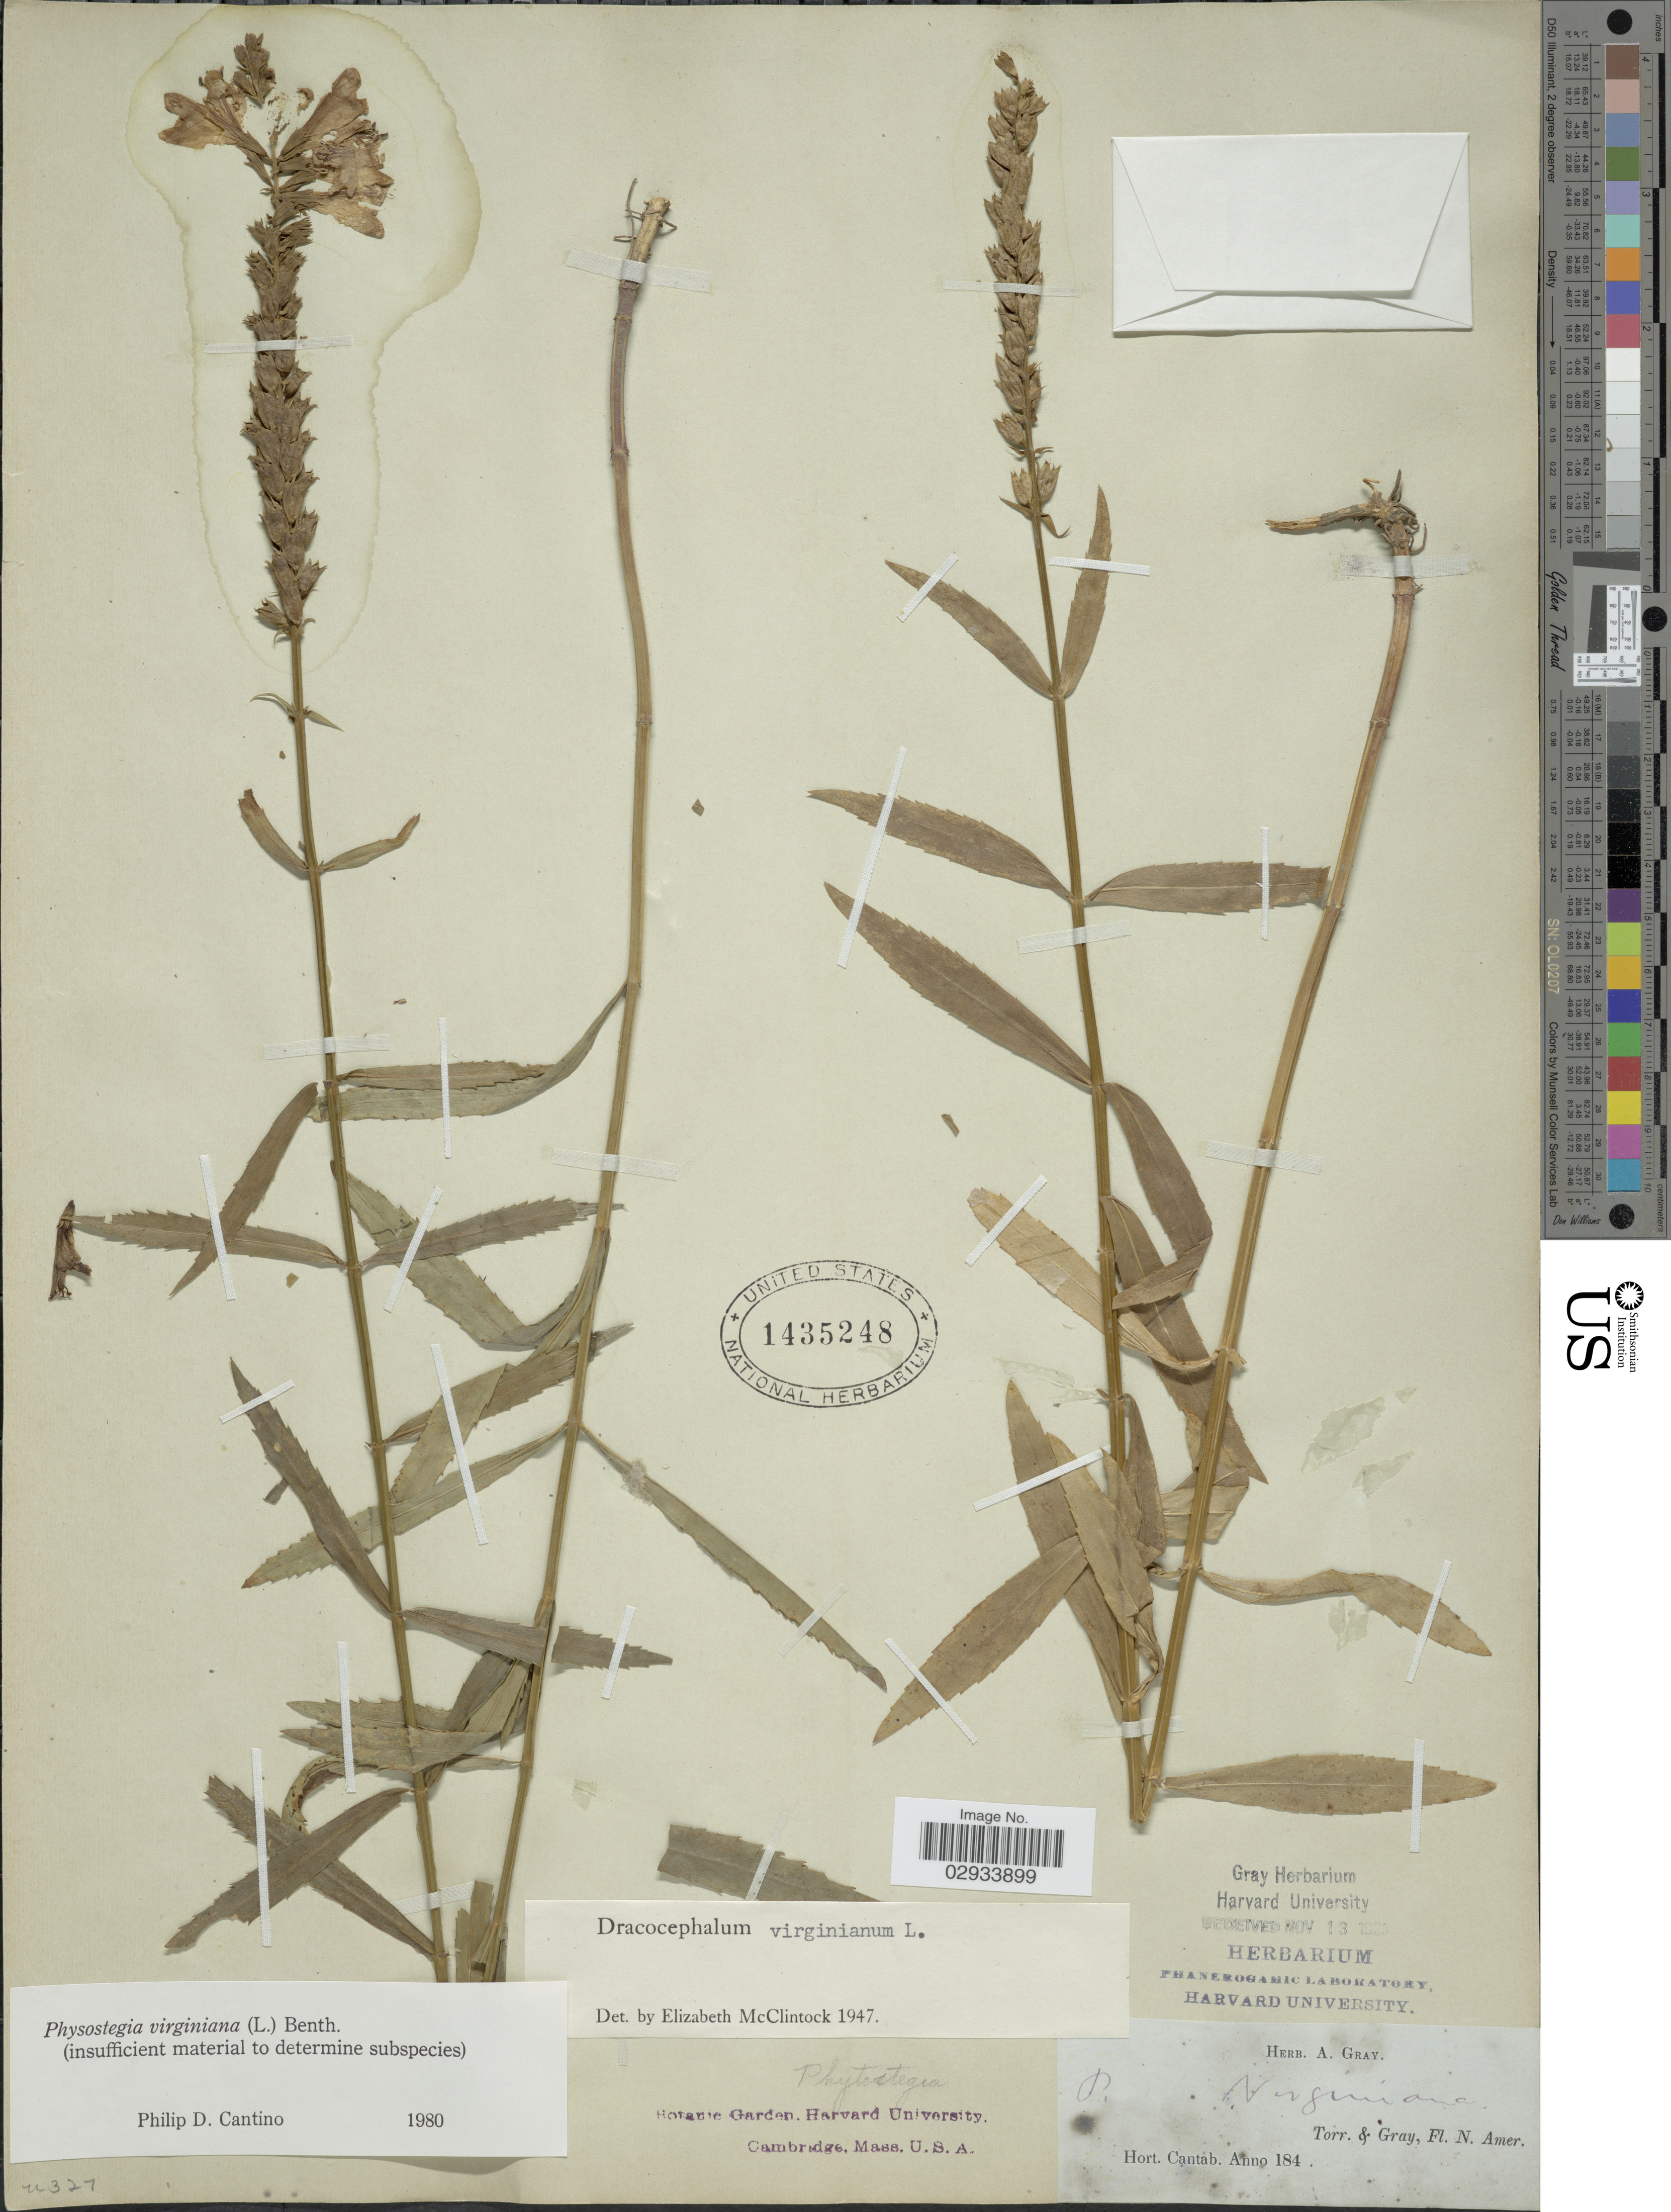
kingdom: Plantae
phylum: Tracheophyta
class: Magnoliopsida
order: Lamiales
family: Lamiaceae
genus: Physostegia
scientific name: Physostegia virginiana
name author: (L.) Benth.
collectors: J. Torrey & -- Gray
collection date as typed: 184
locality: Hort. Cantab. N. Amer.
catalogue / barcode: US 1435248